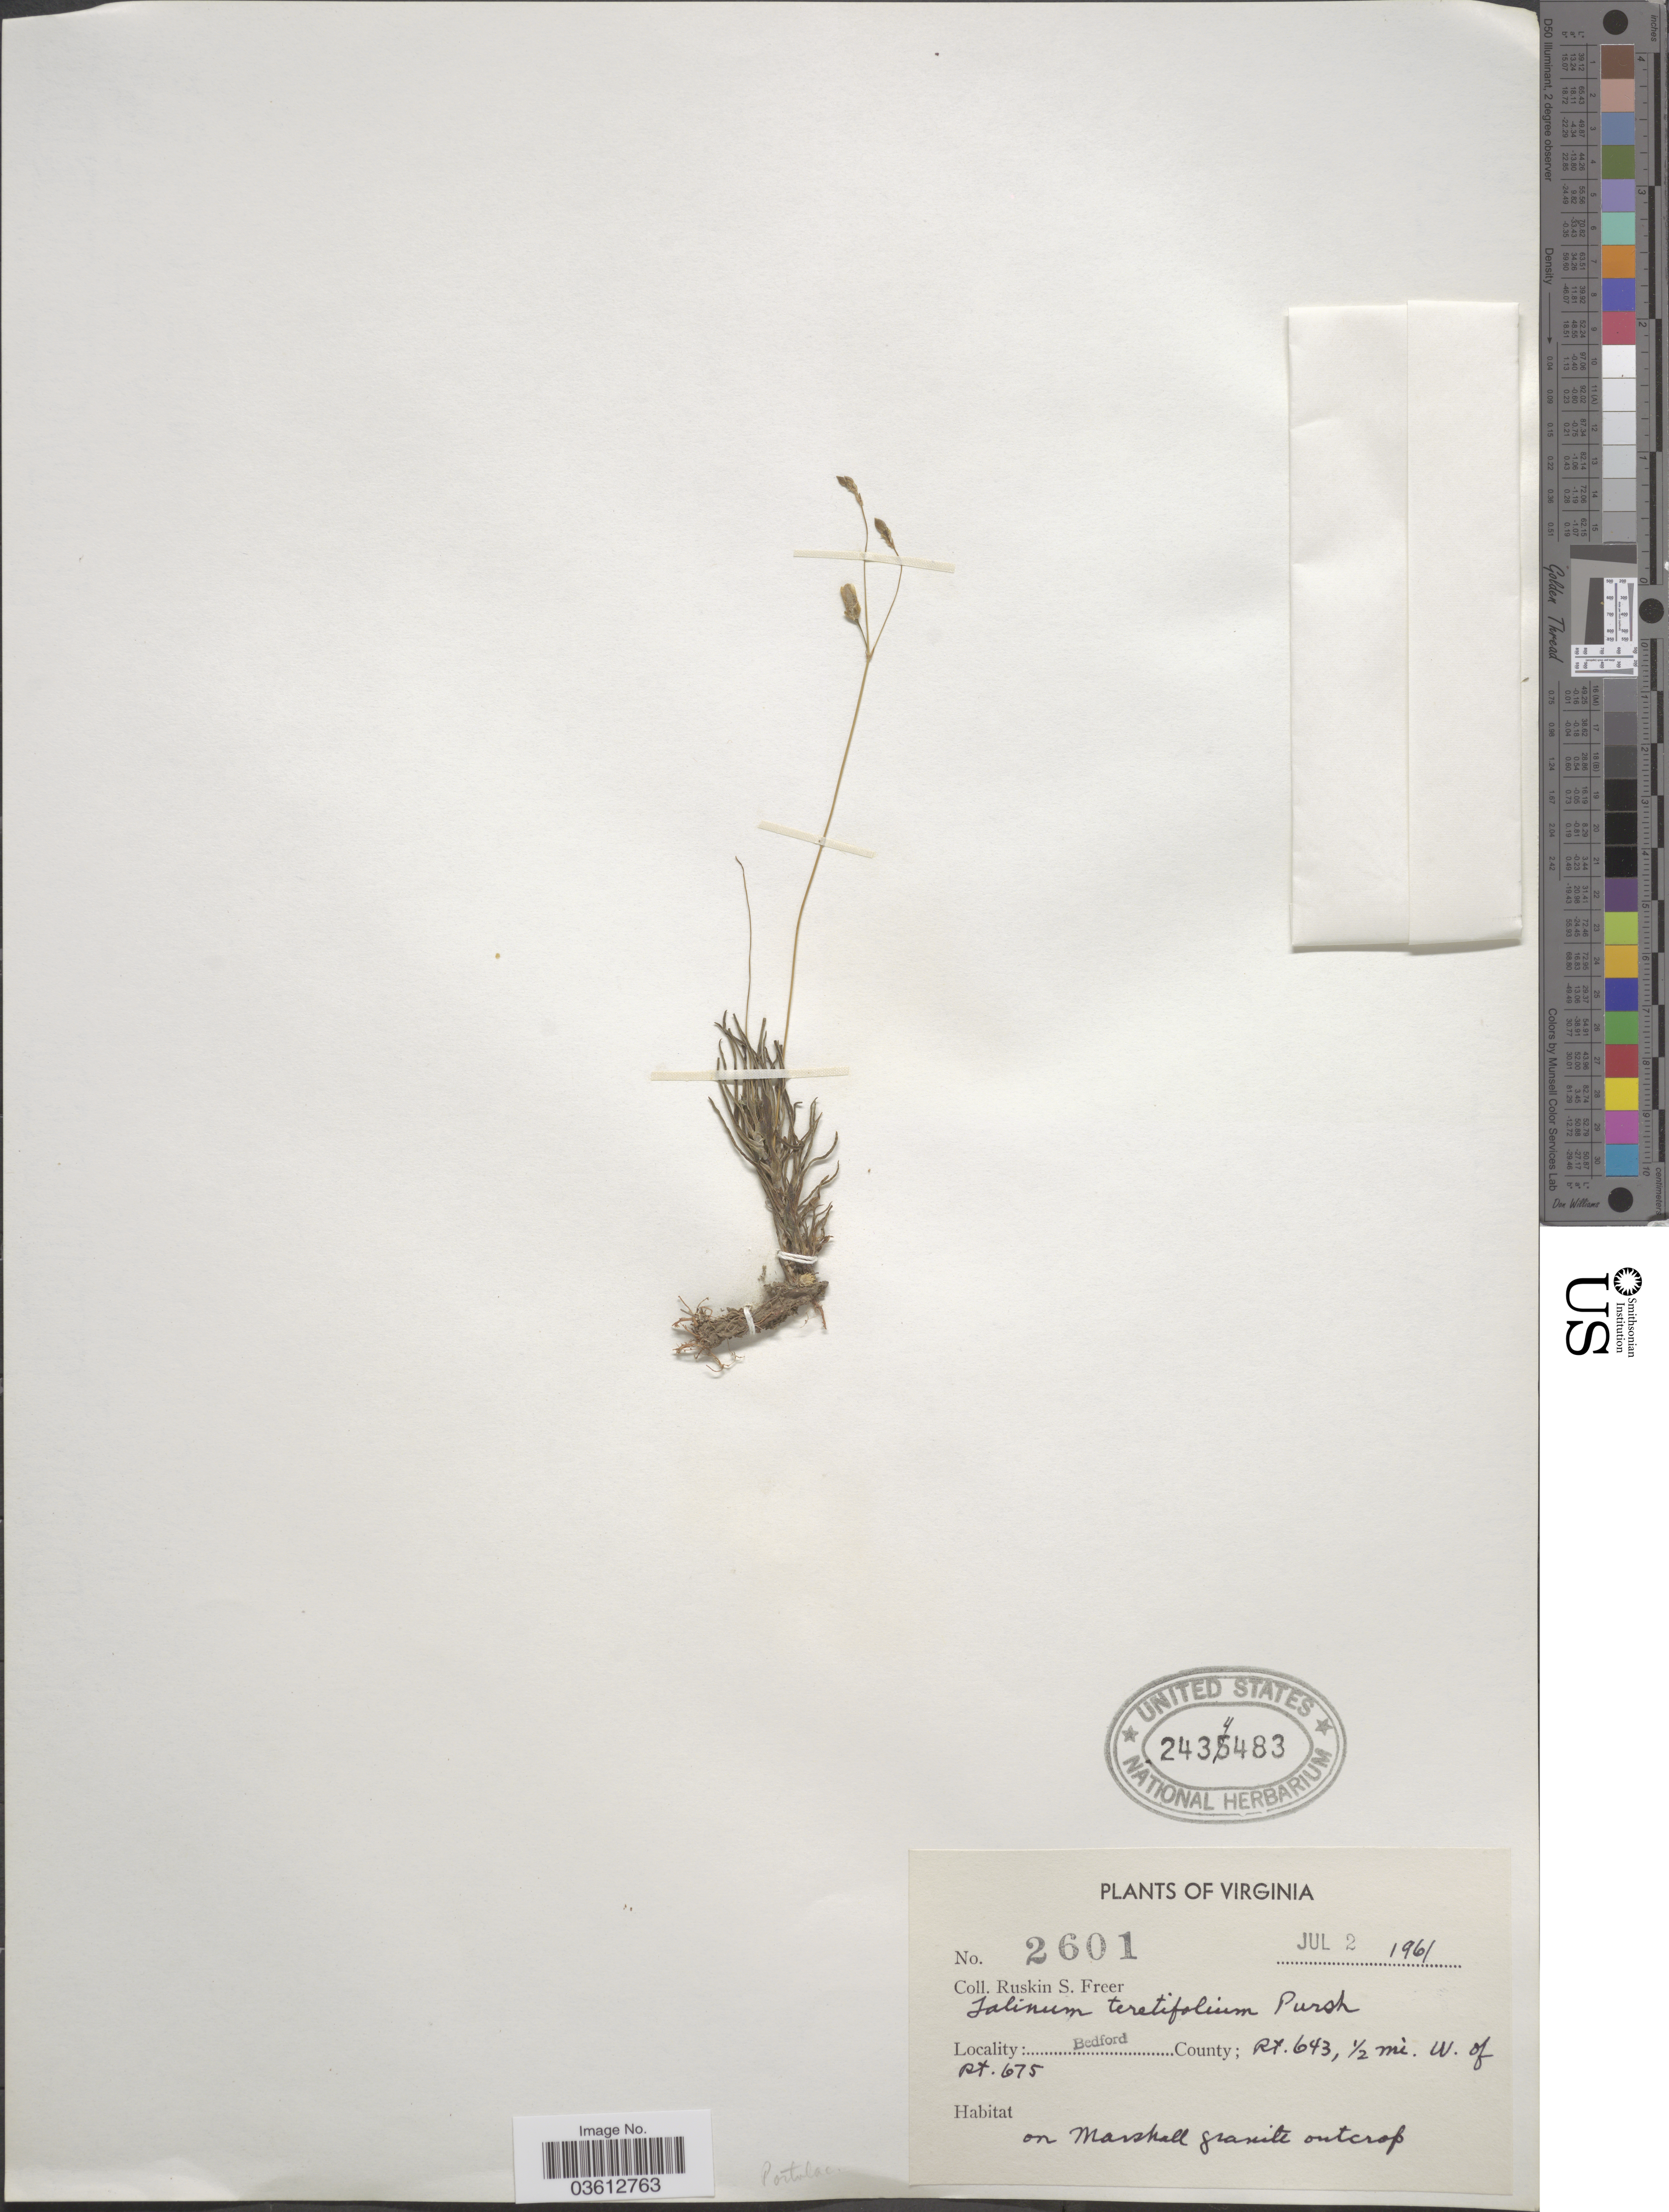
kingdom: Plantae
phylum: Tracheophyta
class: Magnoliopsida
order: Caryophyllales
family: Talinaceae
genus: Talinum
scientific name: Talinum teretifolium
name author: Pursh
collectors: R. Freer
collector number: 2601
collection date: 1961-07-02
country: United States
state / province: Virginia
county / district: Bedford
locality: Bedford County; Rt. 643, ½ mi. W. of Rt. 675.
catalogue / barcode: US 2434483